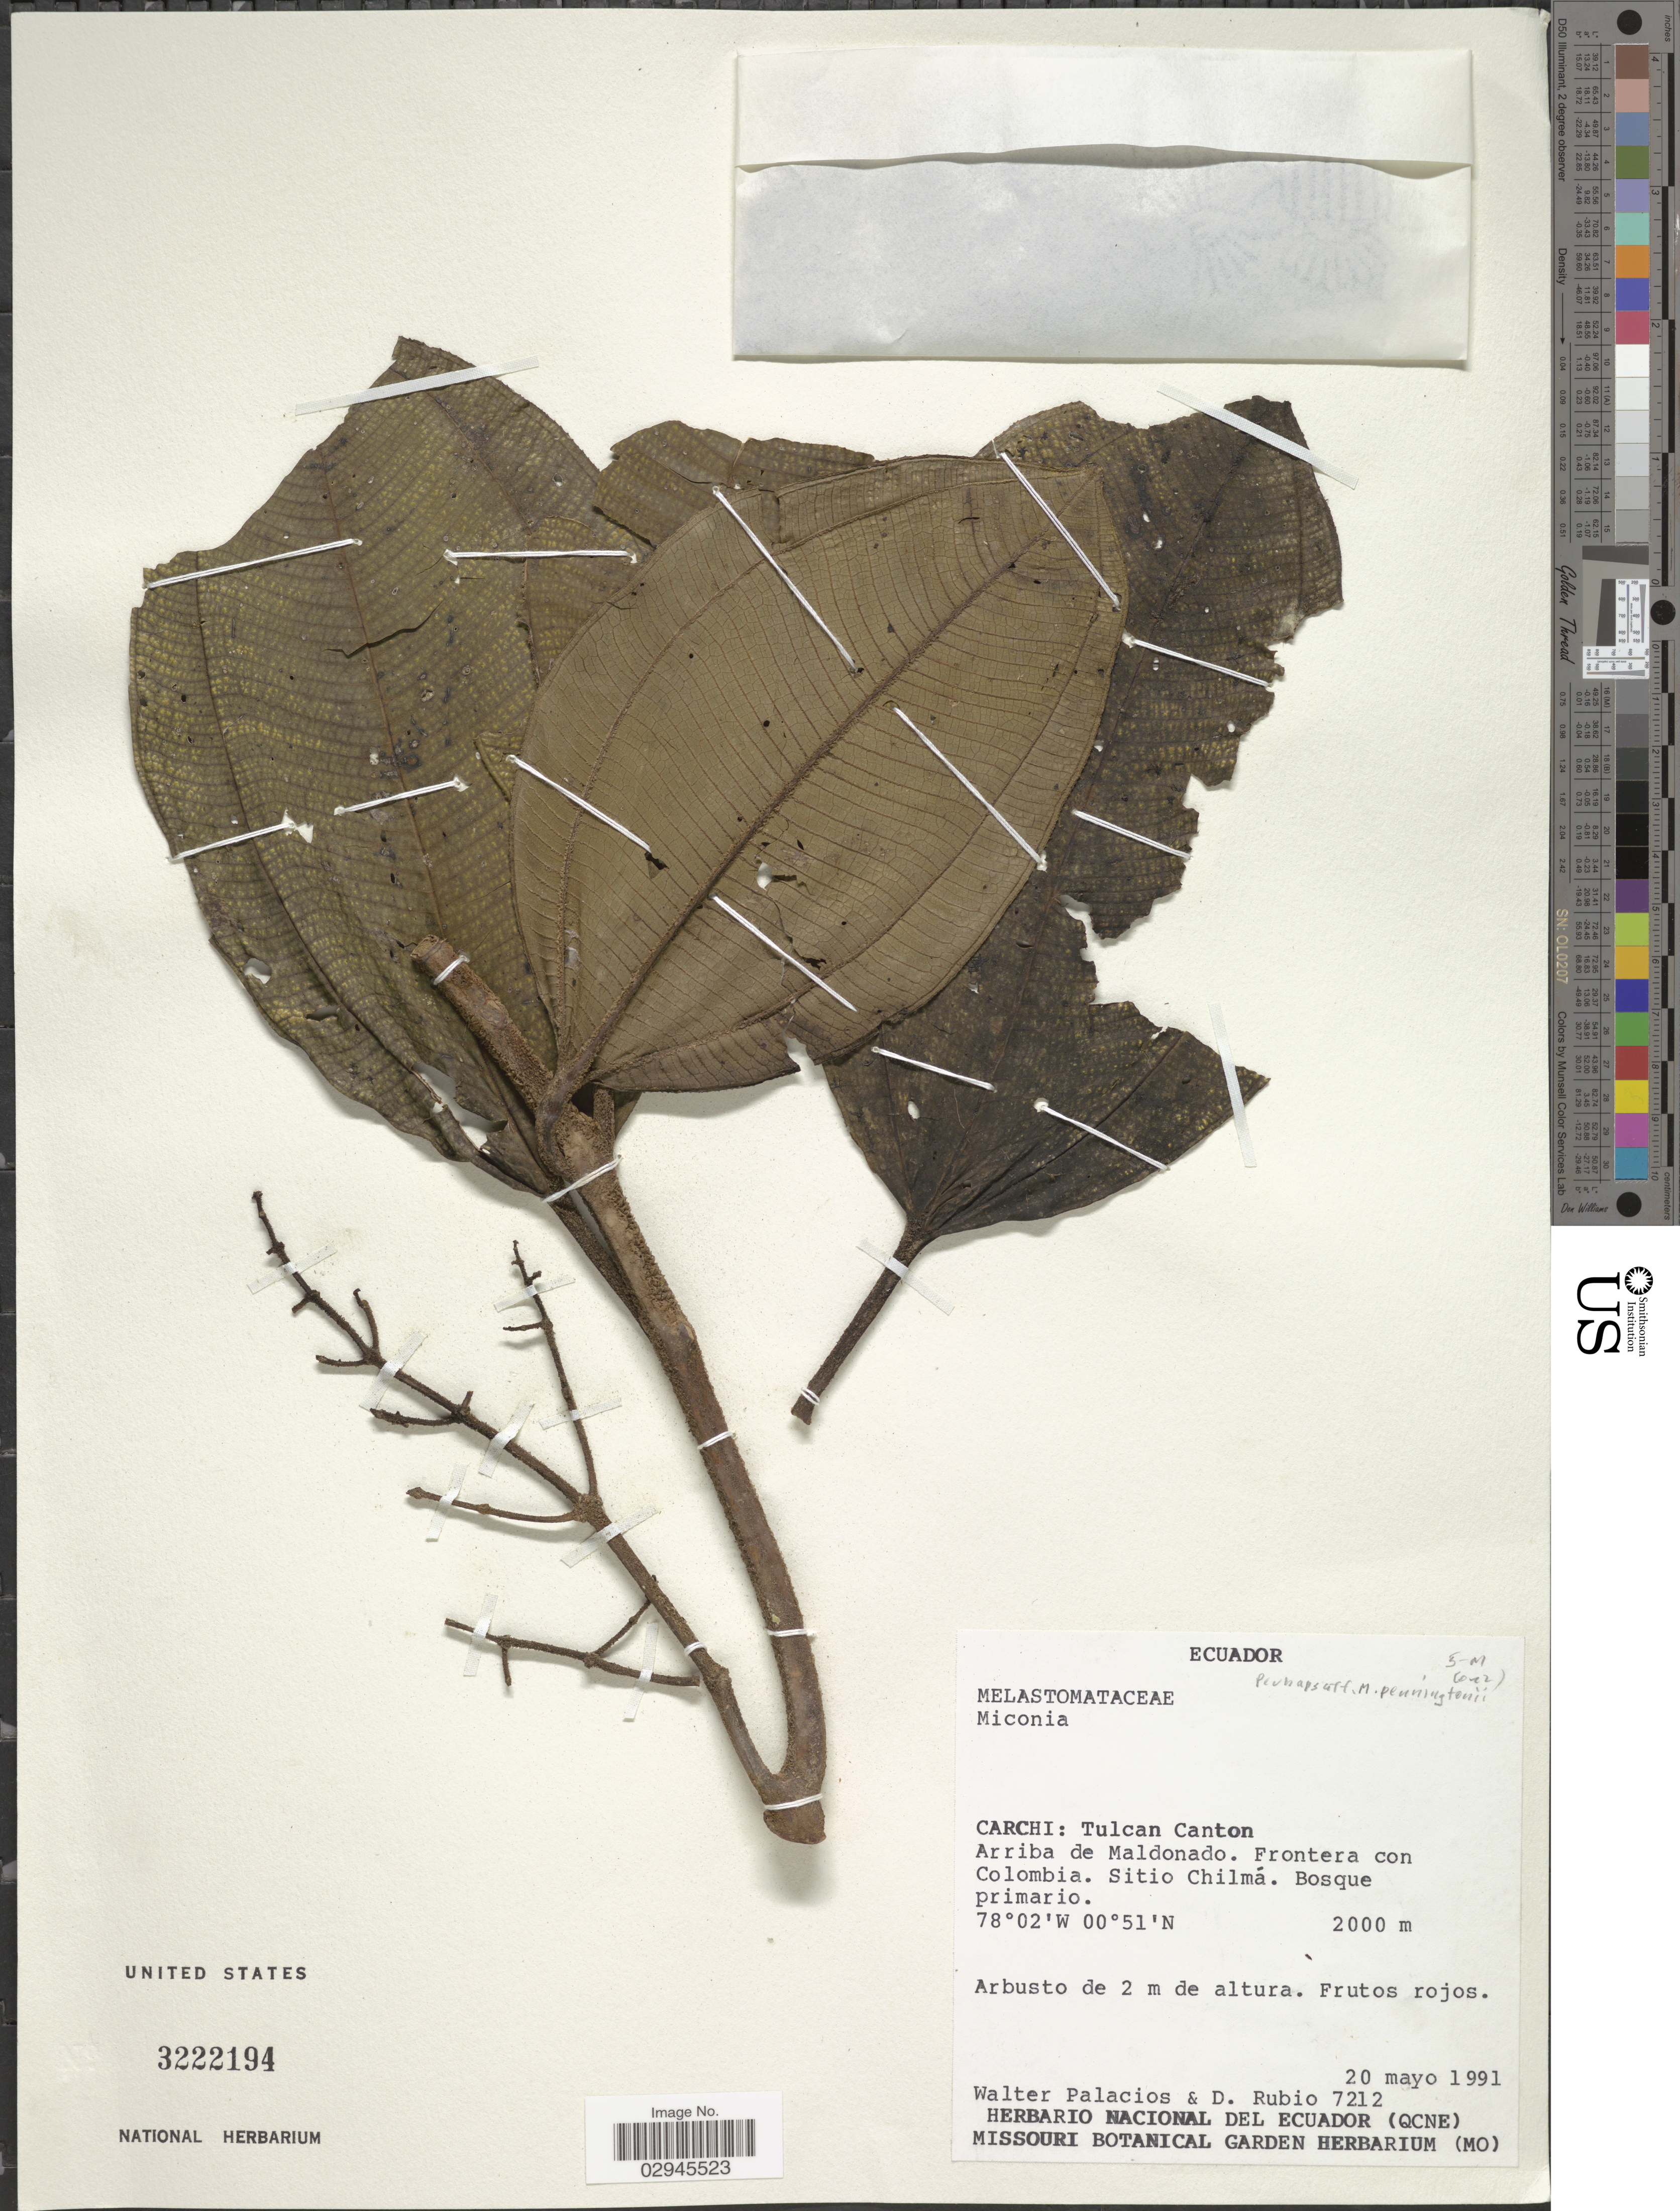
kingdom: Plantae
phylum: Tracheophyta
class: Magnoliopsida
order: Myrtales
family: Melastomataceae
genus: Miconia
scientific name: Miconia sp.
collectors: W. Palacios & D. Rubio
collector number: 7212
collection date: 1991-05-20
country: Ecuador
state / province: Carchi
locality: Tulcan Canton. Arriba de Maldonado. Frontera con Colombia. Sitio Chilmá.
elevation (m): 2000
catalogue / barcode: US 3222194